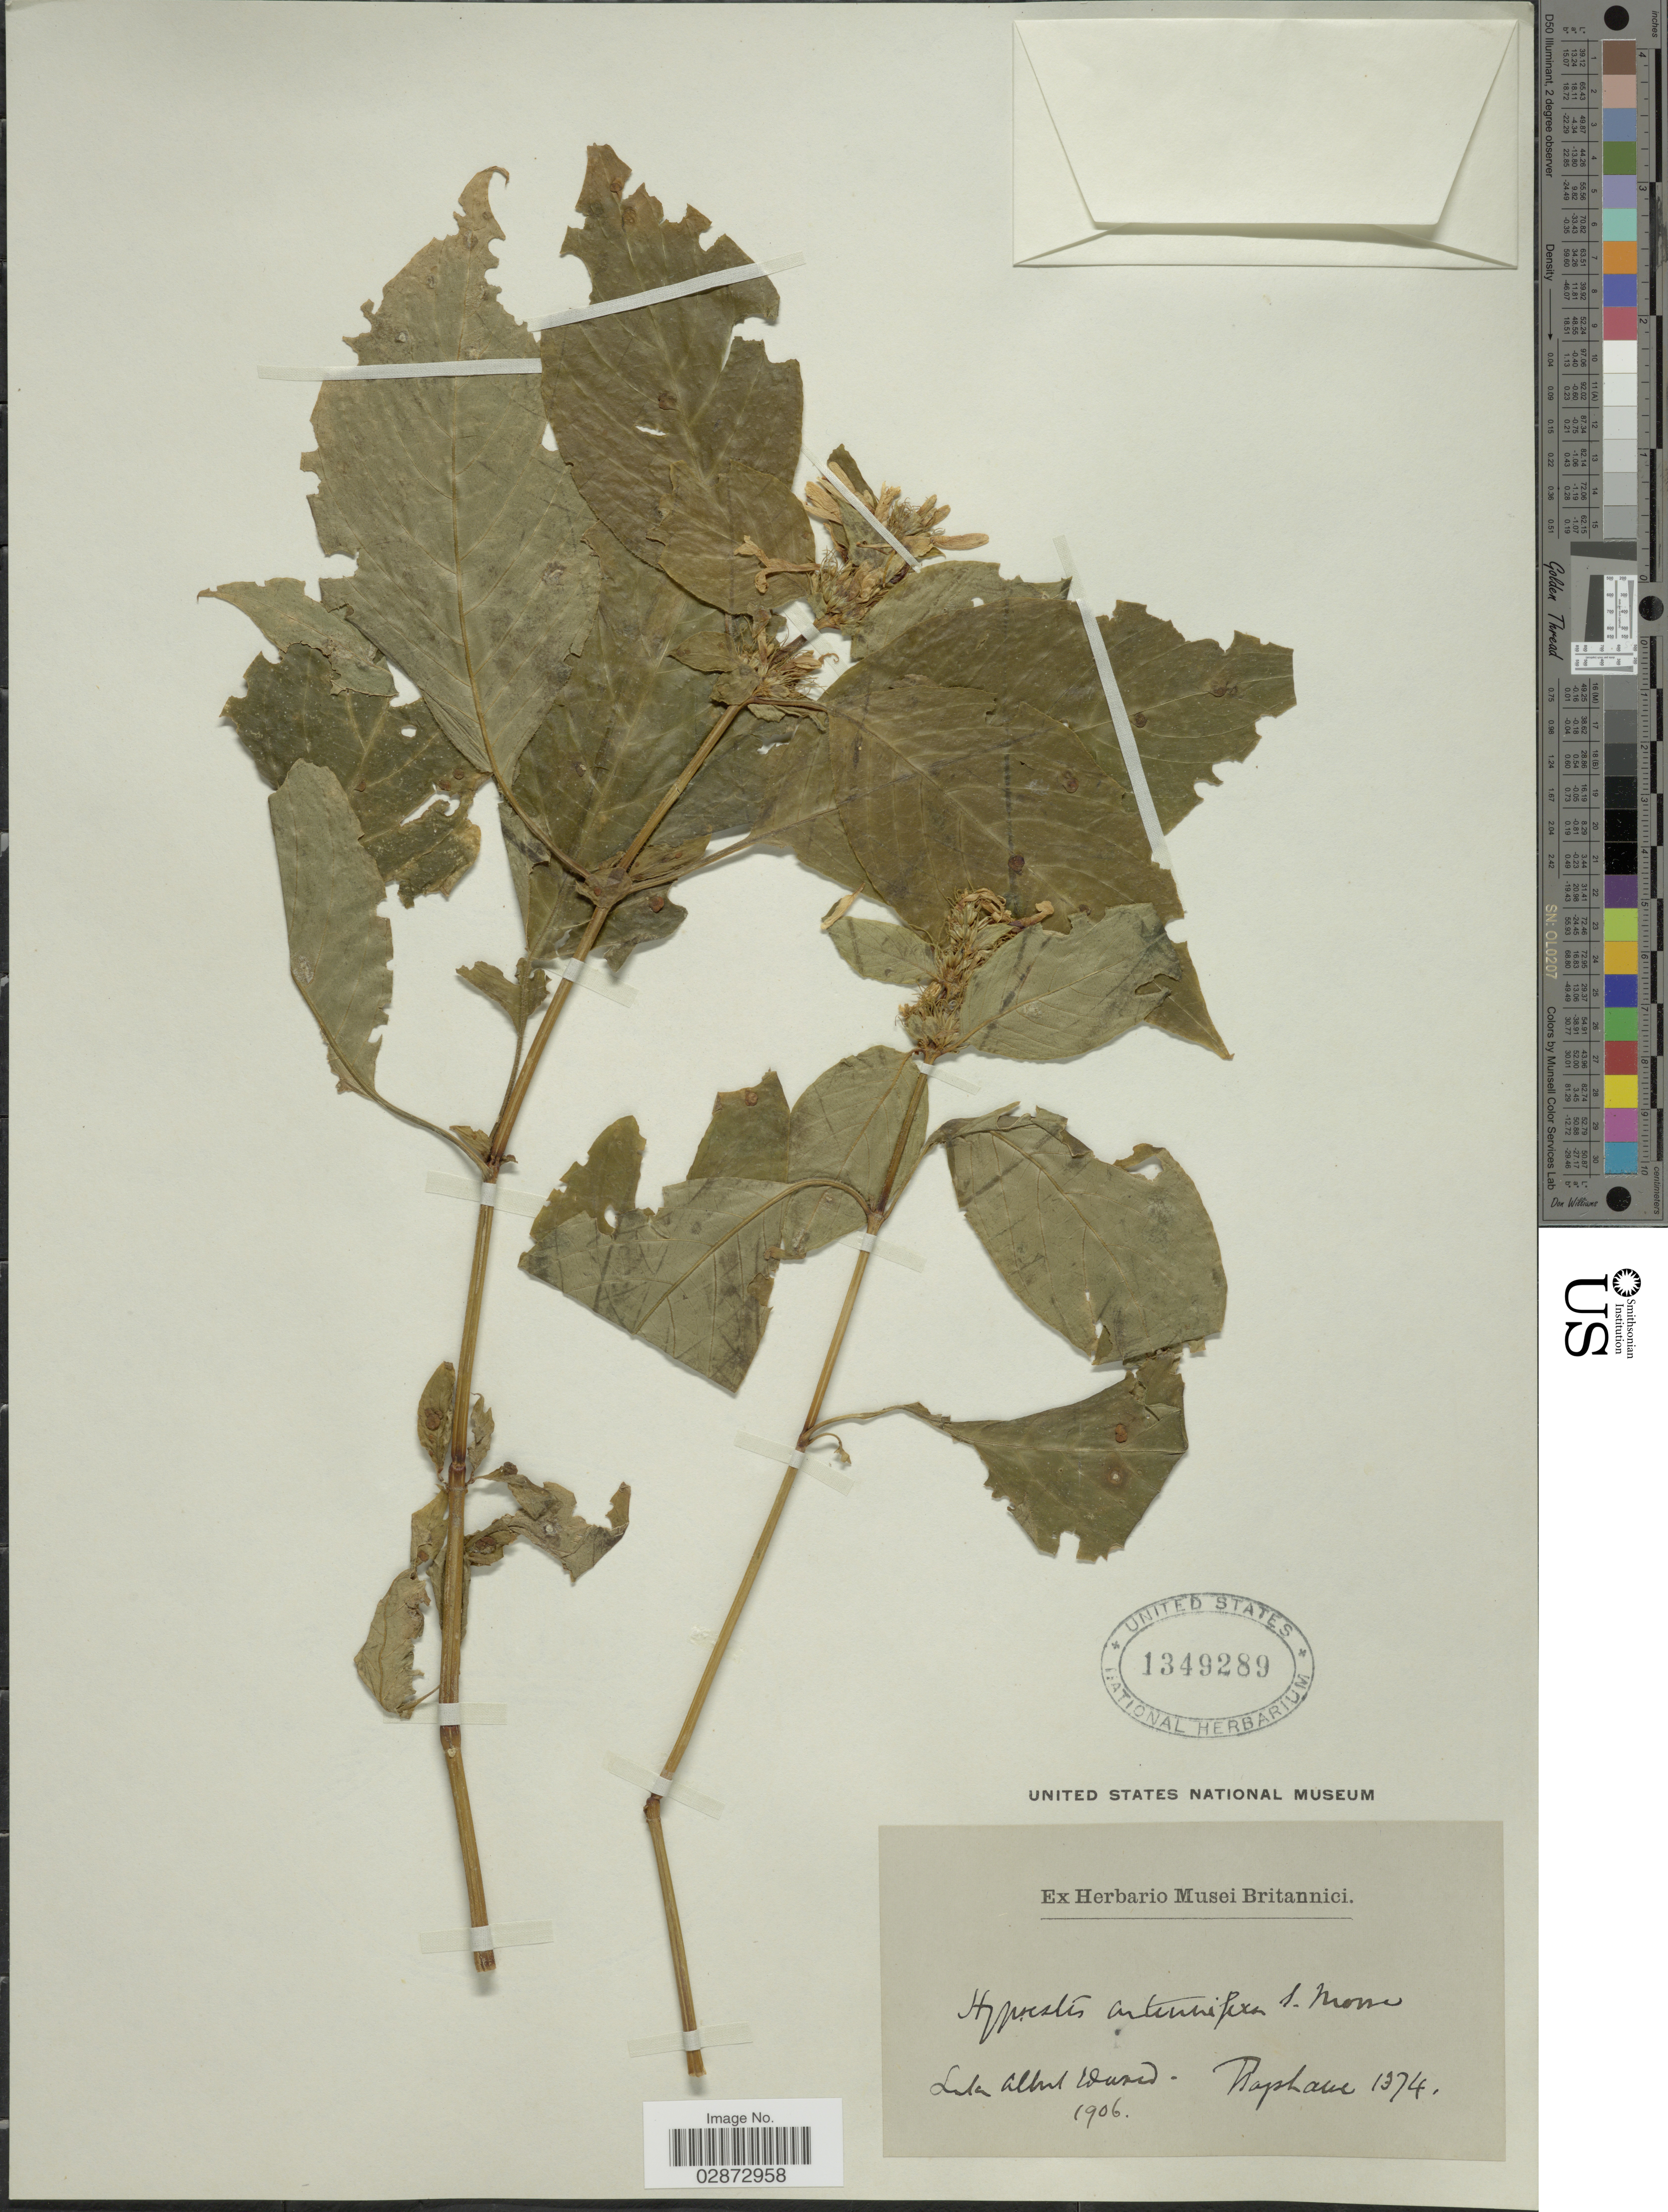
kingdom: Plantae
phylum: Tracheophyta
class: Magnoliopsida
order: Lamiales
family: Acanthaceae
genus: Hypoestes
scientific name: Hypoestes antennifera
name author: S. Moore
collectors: Bagshawe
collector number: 1374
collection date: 1906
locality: Lake Albert Edward.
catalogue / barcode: US 1349289